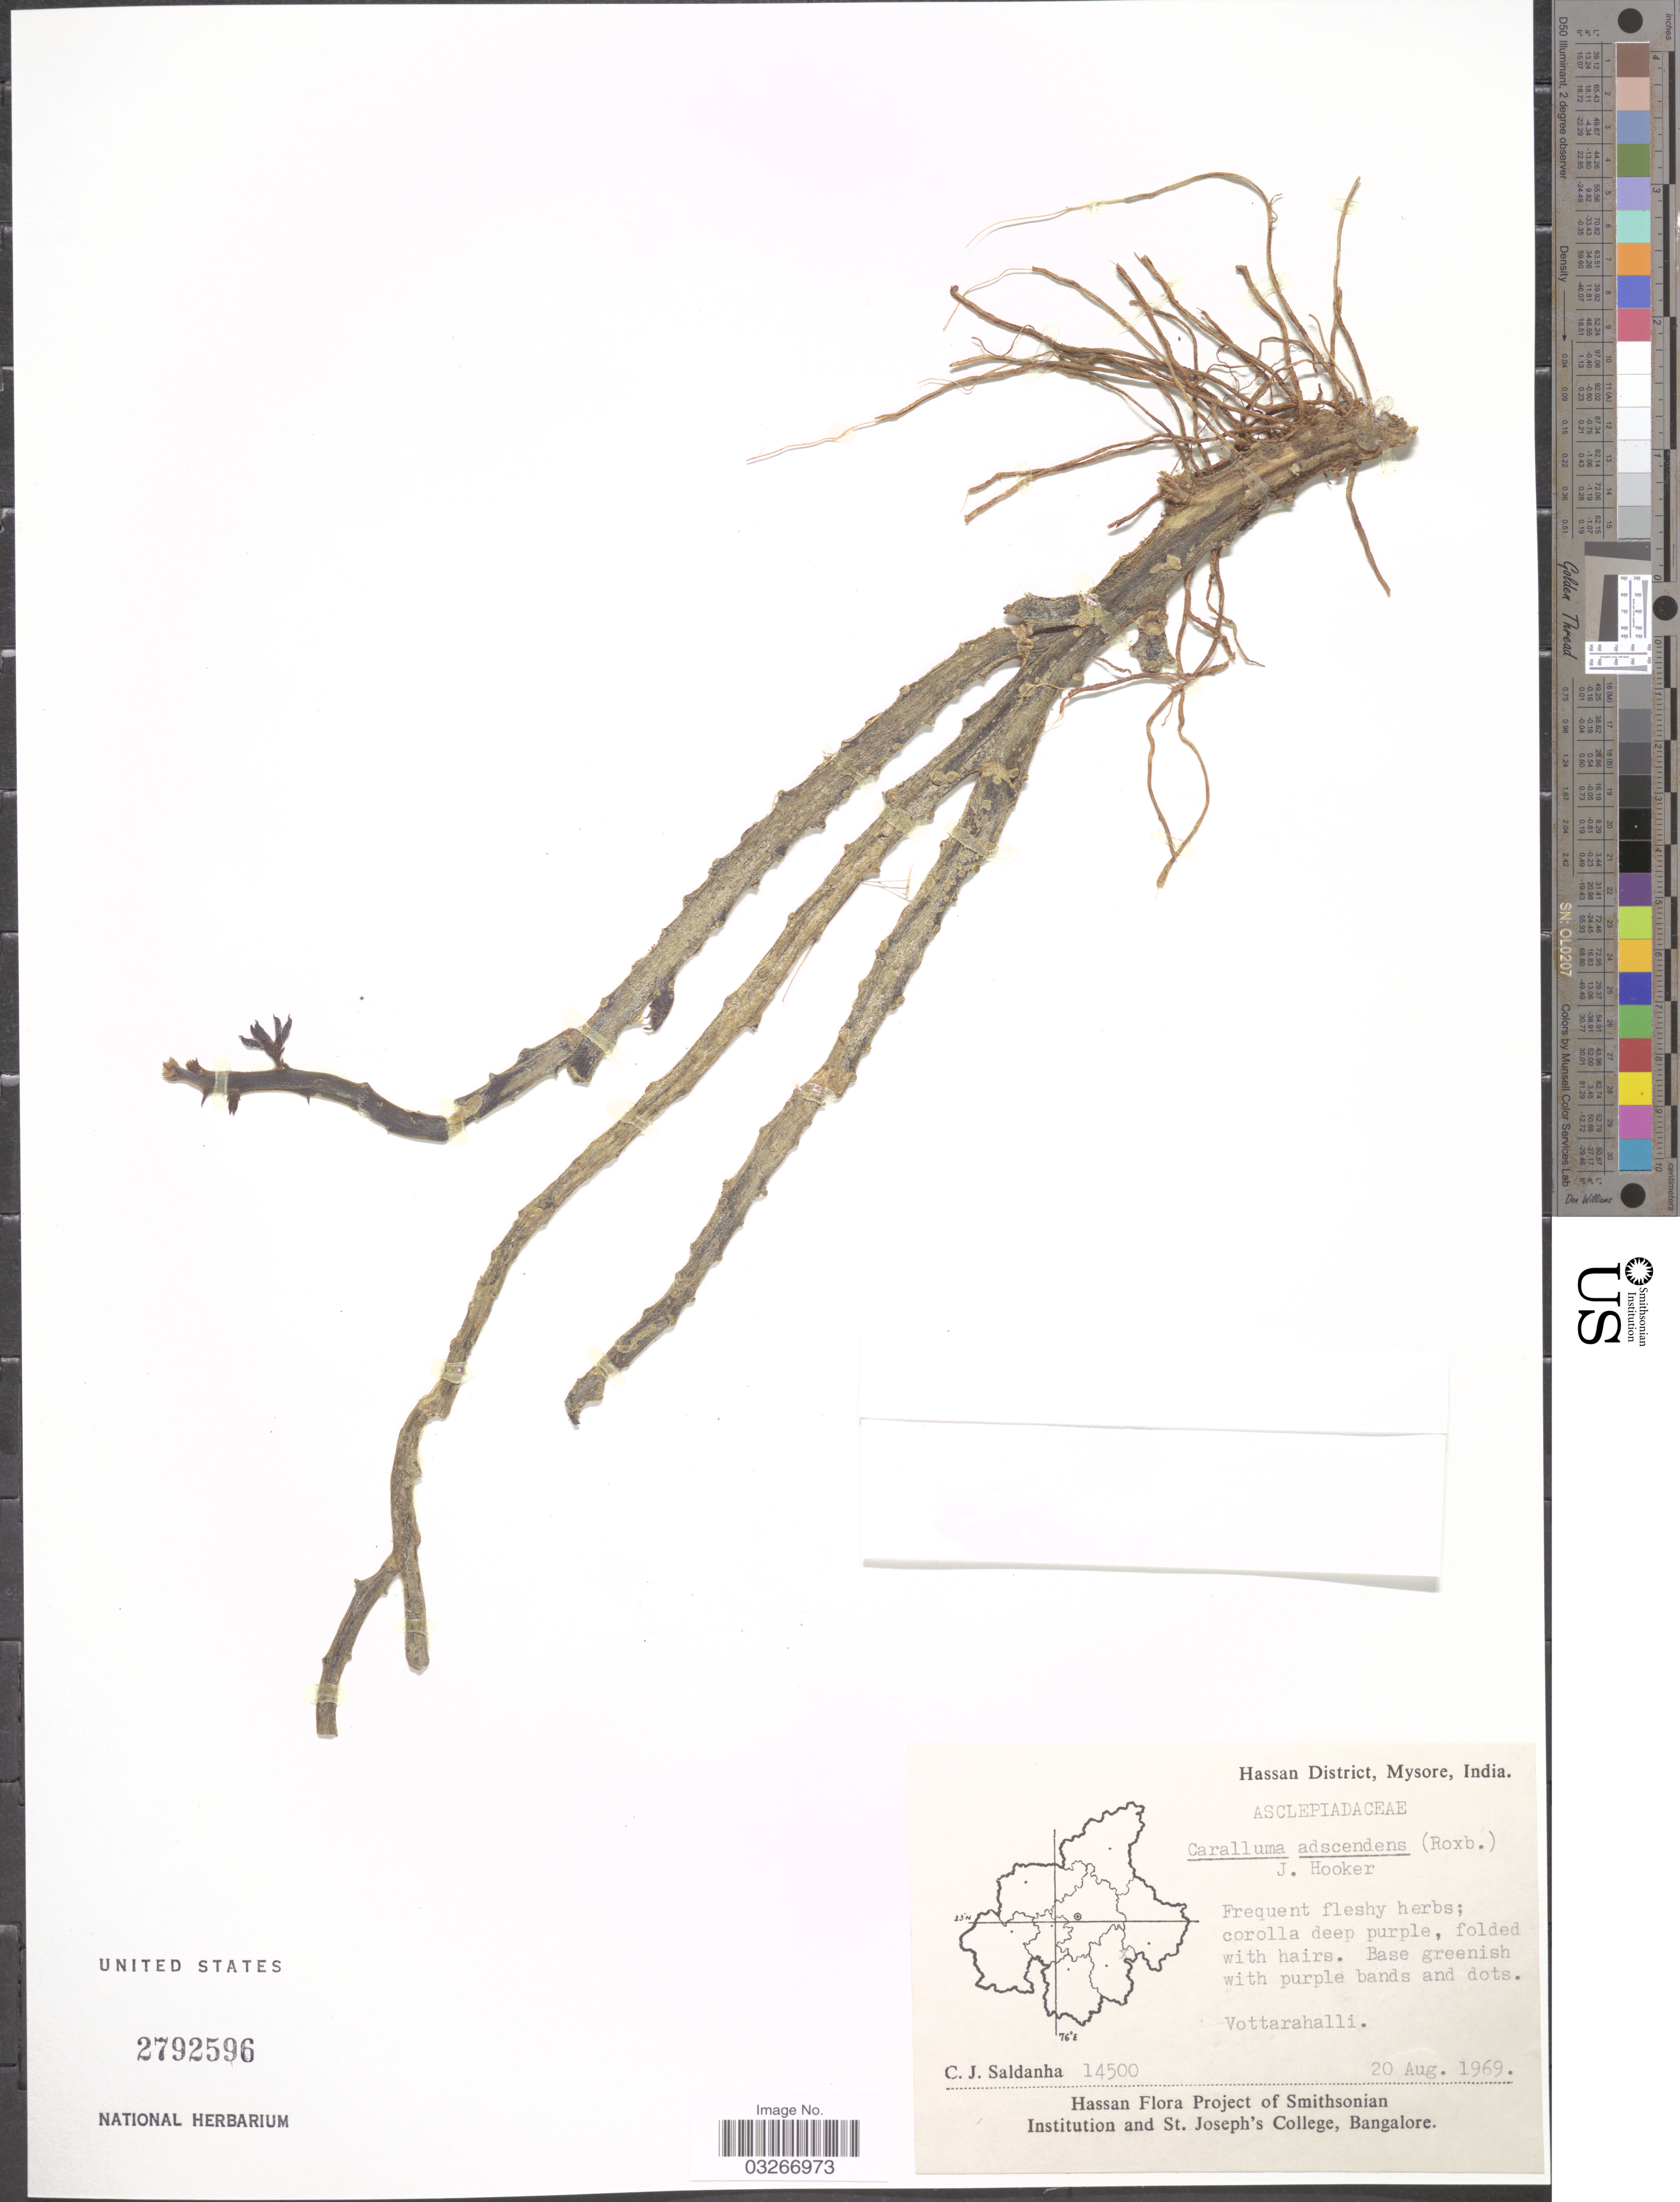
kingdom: Plantae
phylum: Tracheophyta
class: Magnoliopsida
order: Gentianales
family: Apocynaceae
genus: Caralluma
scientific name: Caralluma adscendens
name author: (Roxb.) Haw.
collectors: C. J. Saldanha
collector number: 14500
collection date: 1969-08-20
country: India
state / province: Karnataka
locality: Hassan District, Mysore. Vottarahalli.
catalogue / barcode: US 2792596